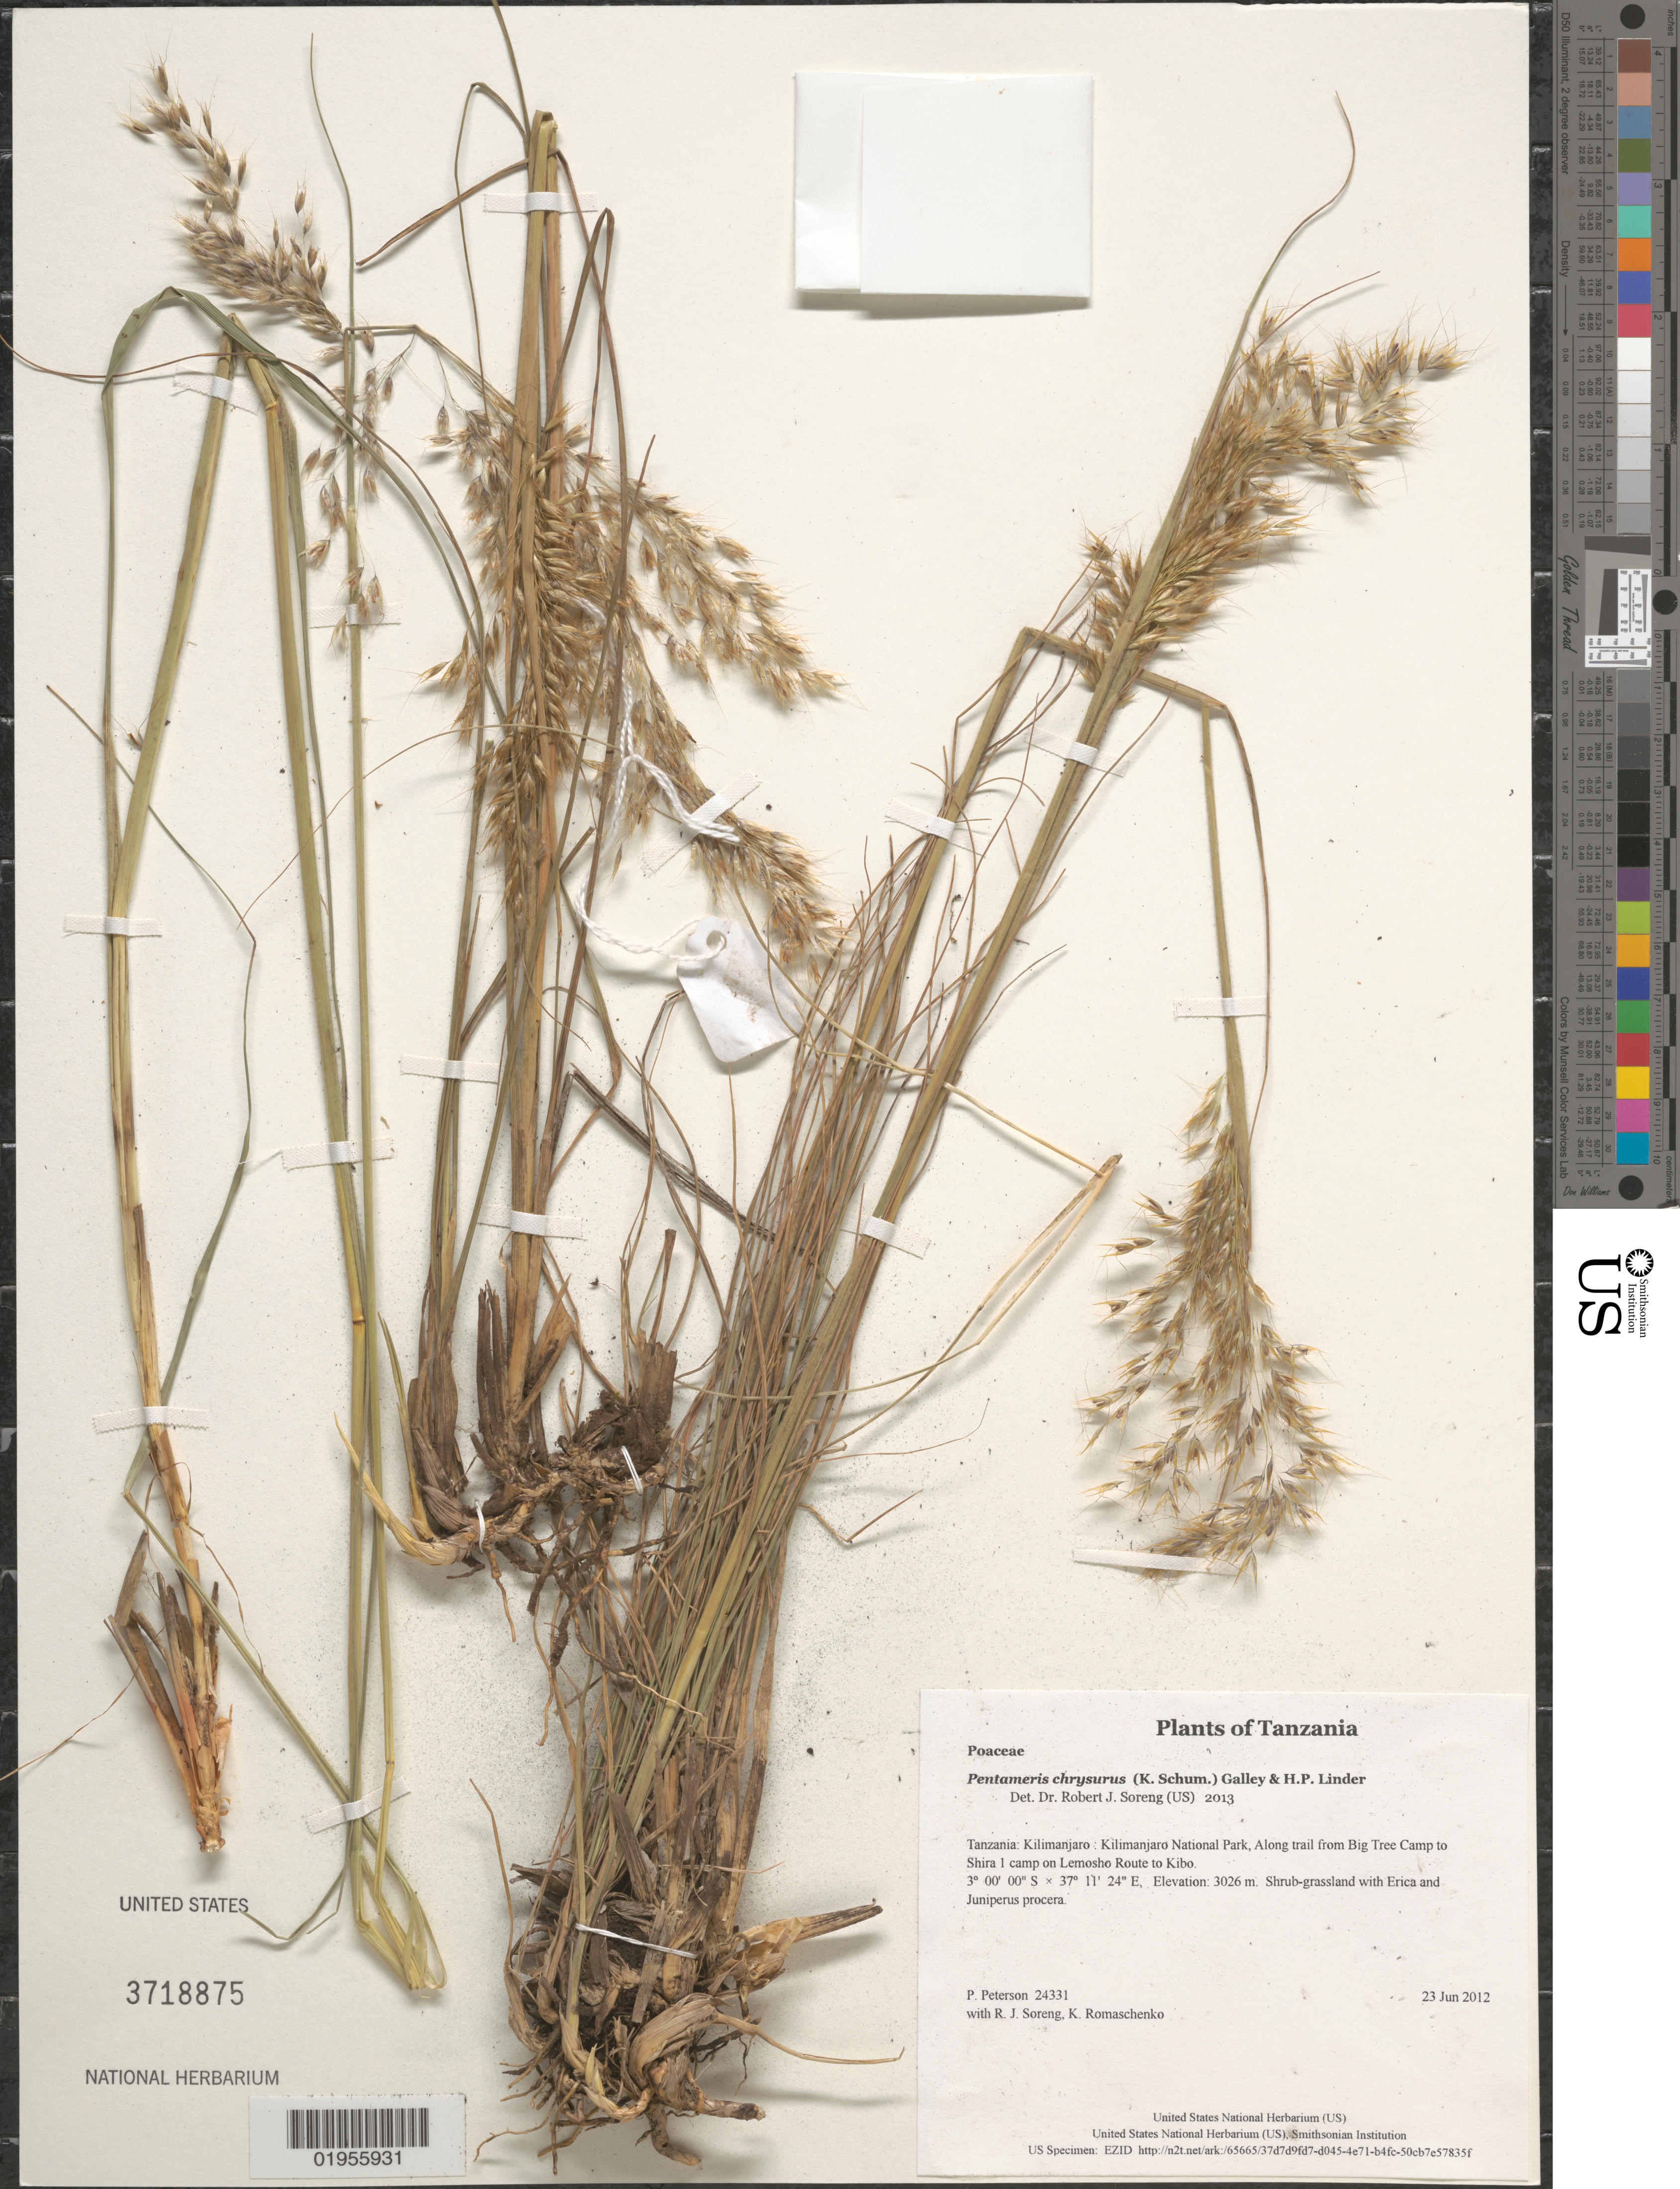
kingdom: Plantae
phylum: Tracheophyta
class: Liliopsida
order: Poales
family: Poaceae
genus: Pentameris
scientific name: Pentameris chrysurus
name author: (K. Schum.) Galley & H.P. Linder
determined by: Soreng, Robert J., Research Associate (BOT), Smithsonian Institution - National Museum of Natural History (UNITED STATES)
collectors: P. M. Peterson, R. J. Soreng & K. Romaschenko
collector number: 24331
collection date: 2012-06-23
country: Tanzania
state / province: Kilimanjaro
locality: Kilimanjaro National Park, Along trail from Big Tree Camp to Shira 1 camp on Lemosho Route to Kibo.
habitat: Shrub-grassland with Erica and Juniperus procera.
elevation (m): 3026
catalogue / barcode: US 3718875